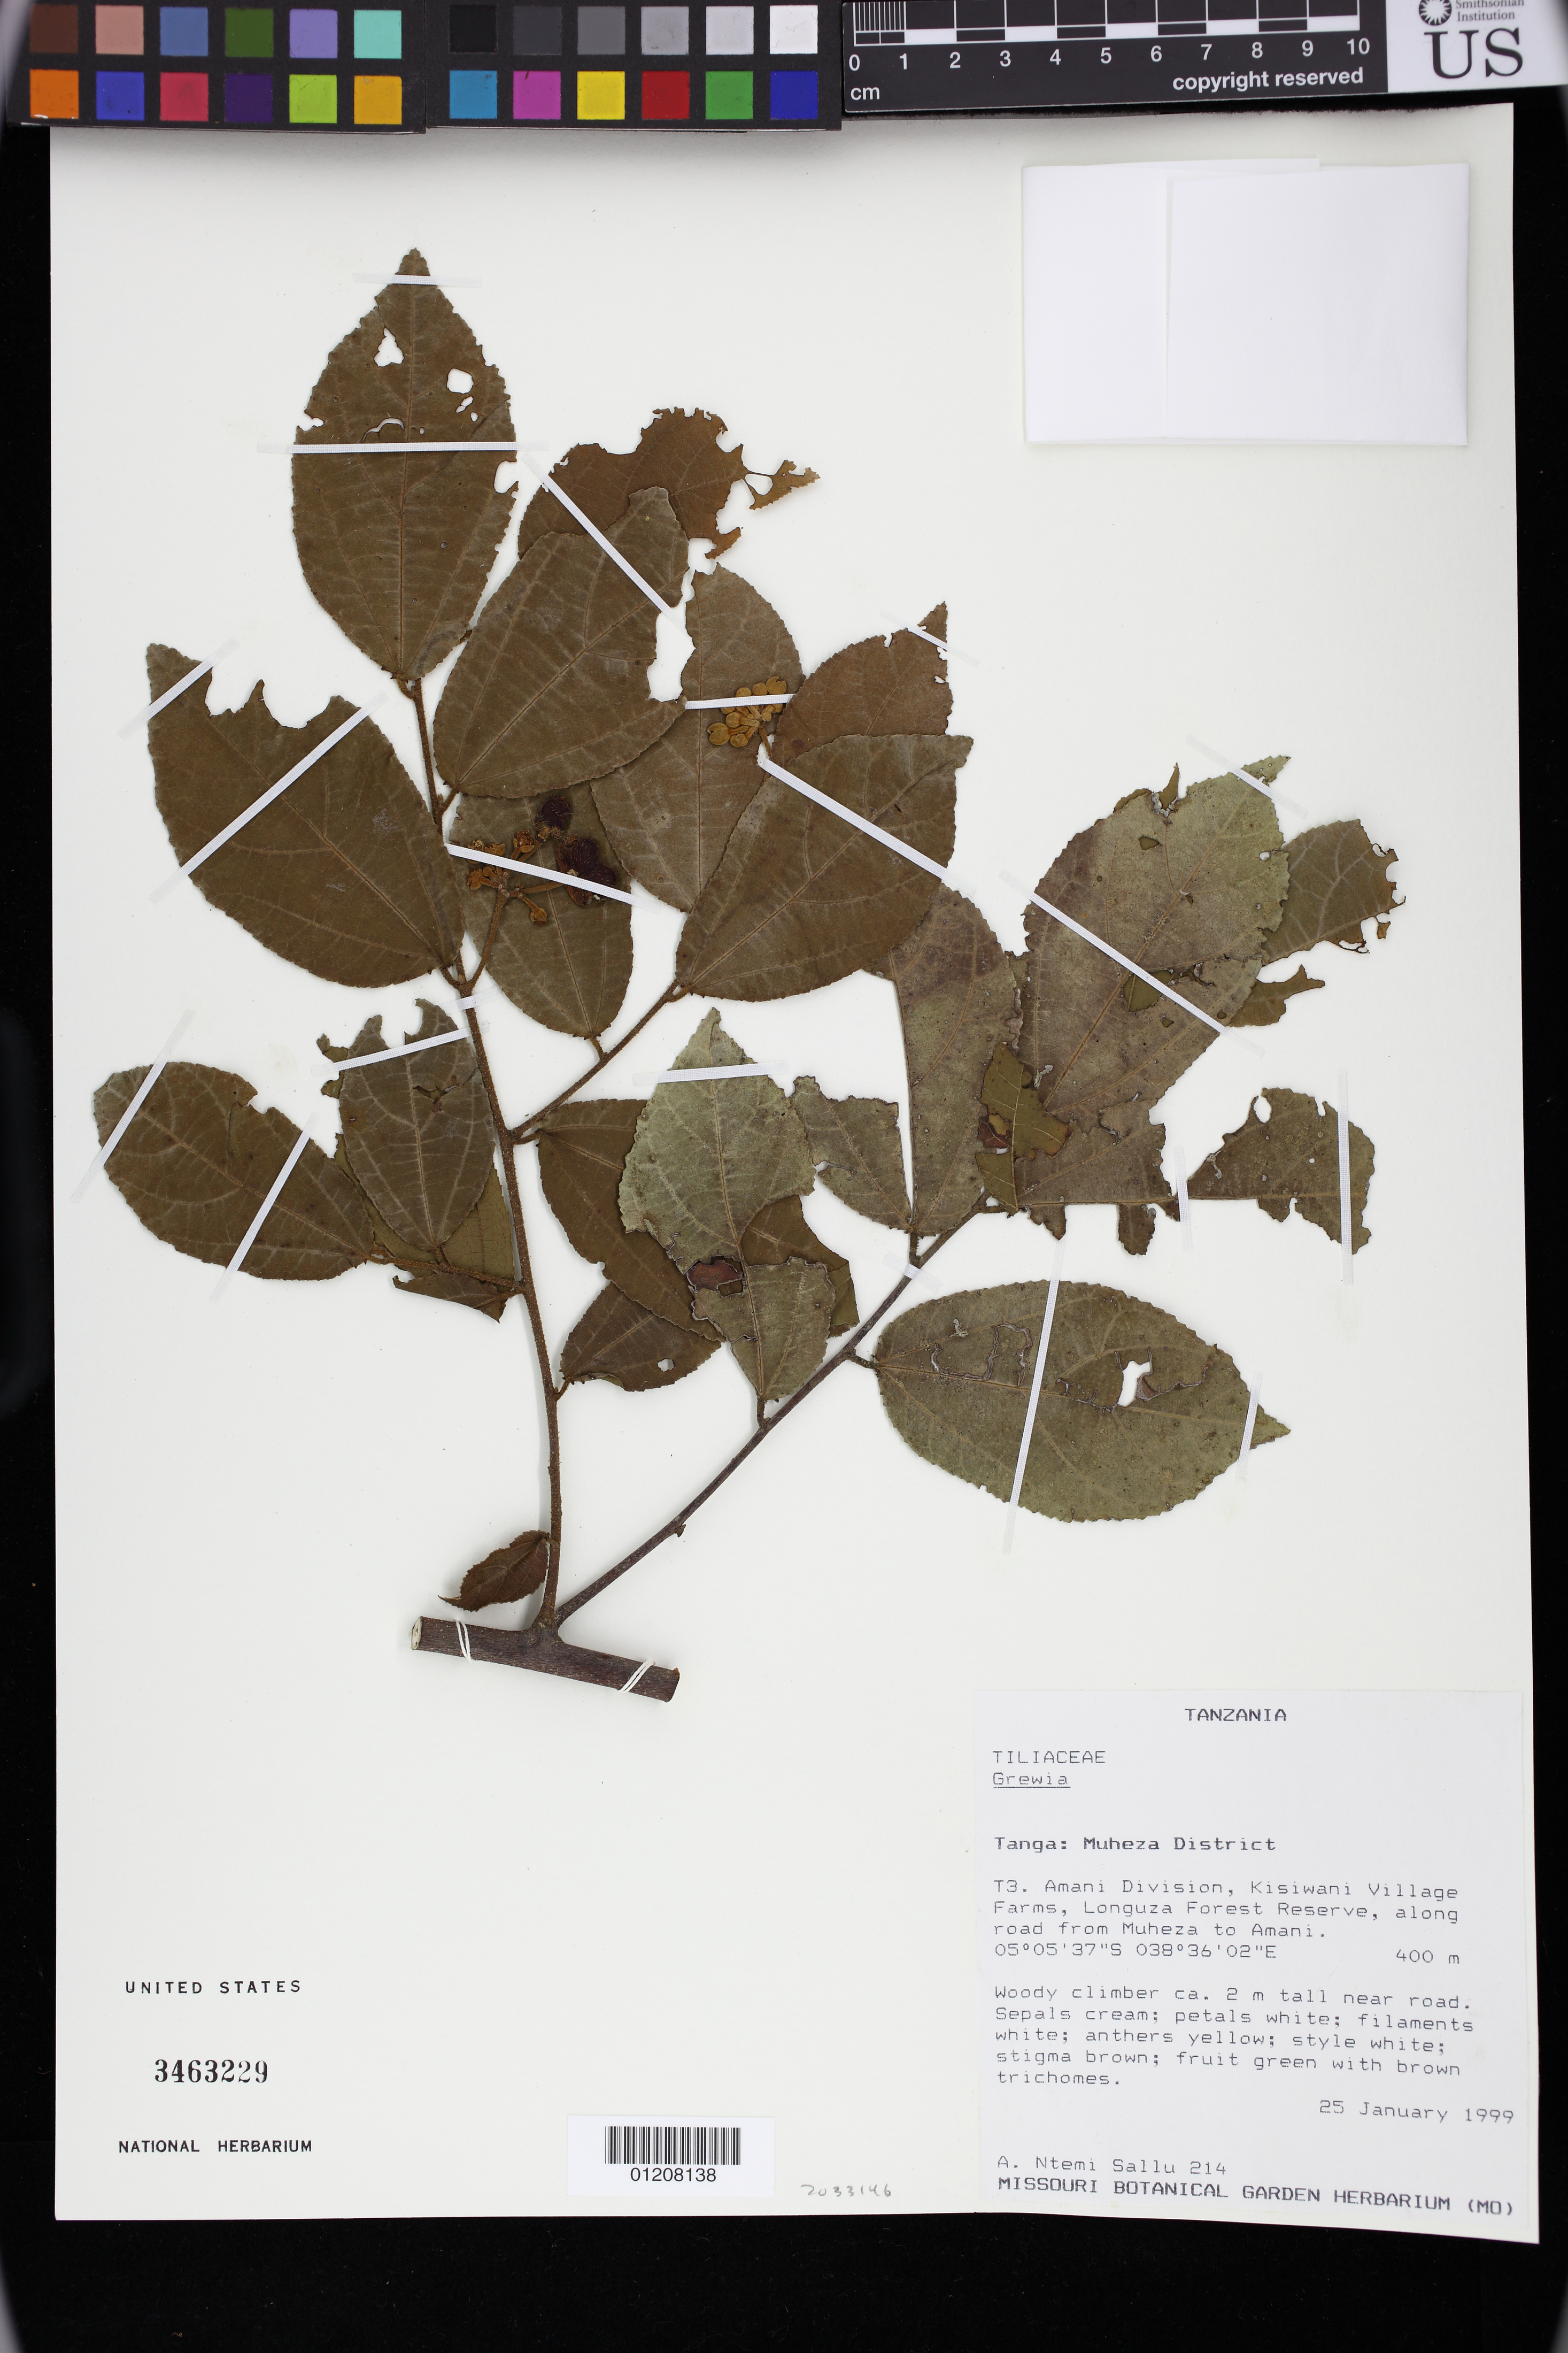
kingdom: Plantae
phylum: Tracheophyta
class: Magnoliopsida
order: Malvales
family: Malvaceae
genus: Grewia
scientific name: Grewia sp.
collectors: A. Ntemi Sallu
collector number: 214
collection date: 1999-01-25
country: Tanzania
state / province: Tanga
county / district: Muheza District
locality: T3. Amani Division, Kisiwani Village Farms, Longuza Forest Reserve, along road from Muheza to Amani.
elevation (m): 400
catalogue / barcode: US 3463229